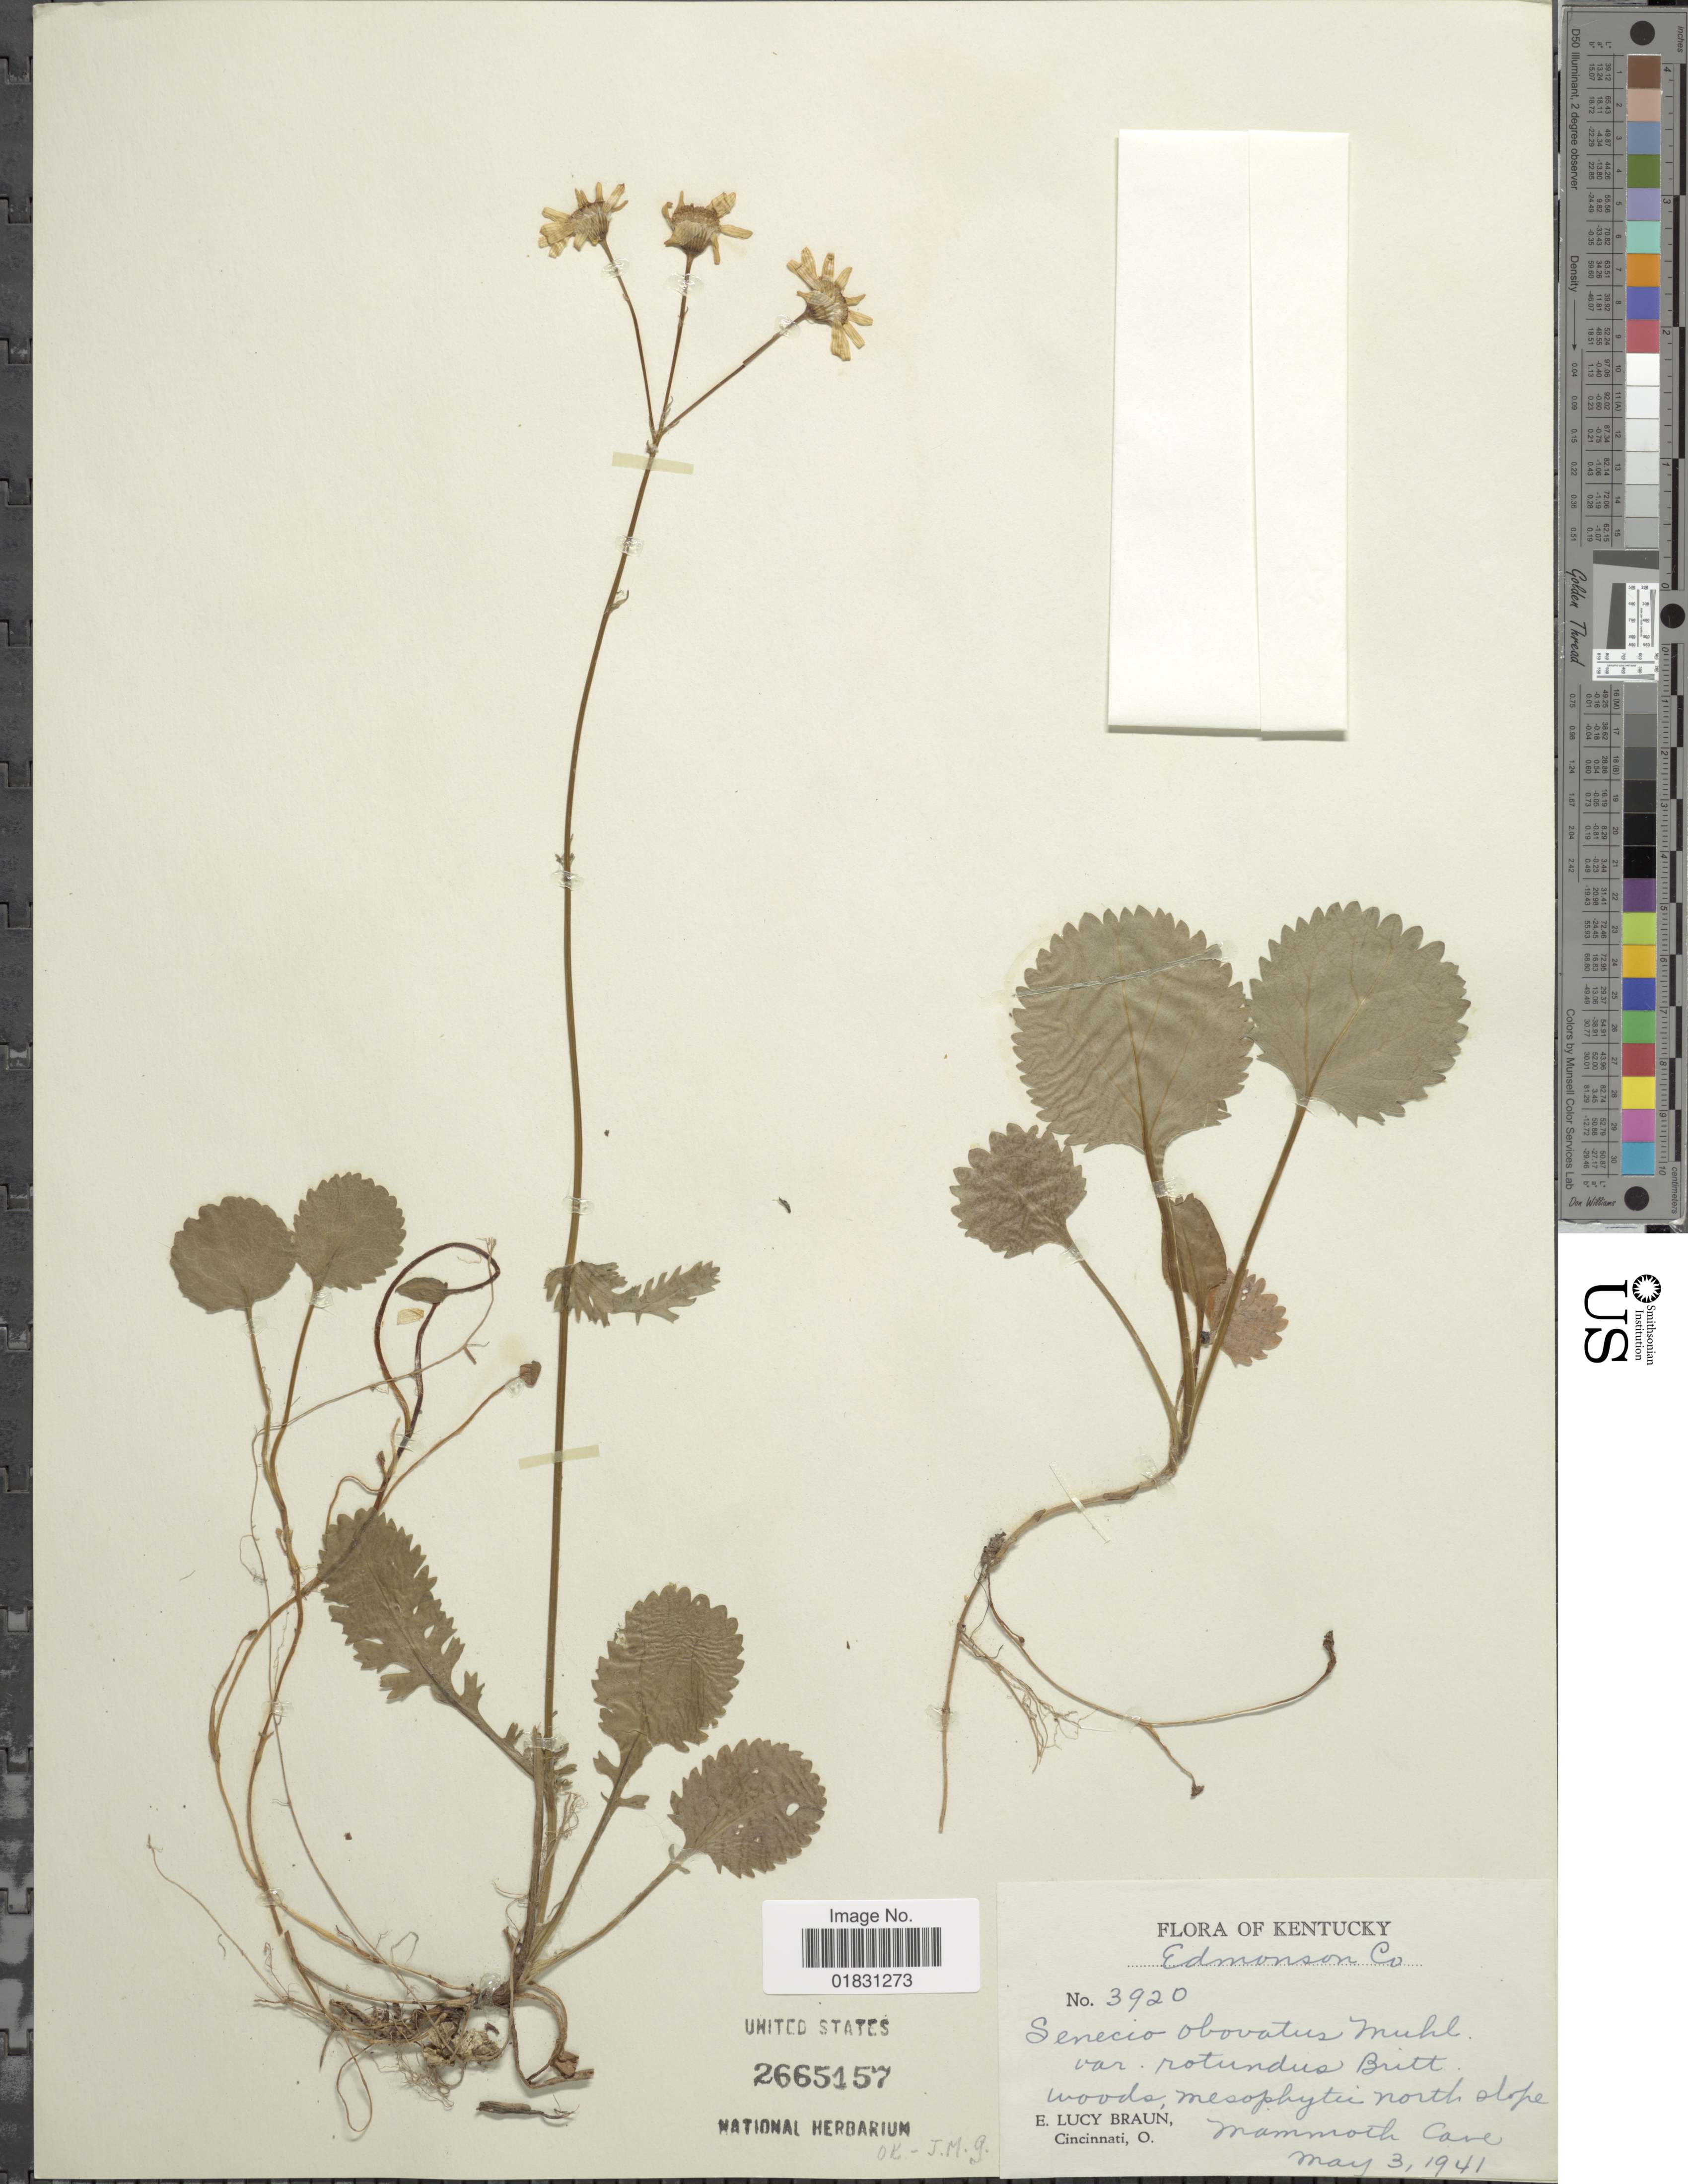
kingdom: Plantae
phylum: Tracheophyta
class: Magnoliopsida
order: Asterales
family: Asteraceae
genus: Packera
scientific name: Packera obovata var. rotundus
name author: Britton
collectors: E. L. Braun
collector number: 3920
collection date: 1941-05-03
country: United States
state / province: Kentucky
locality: Edmonson Co, woods, mesophytic north slope Mammoth Cave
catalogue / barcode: US 2665157